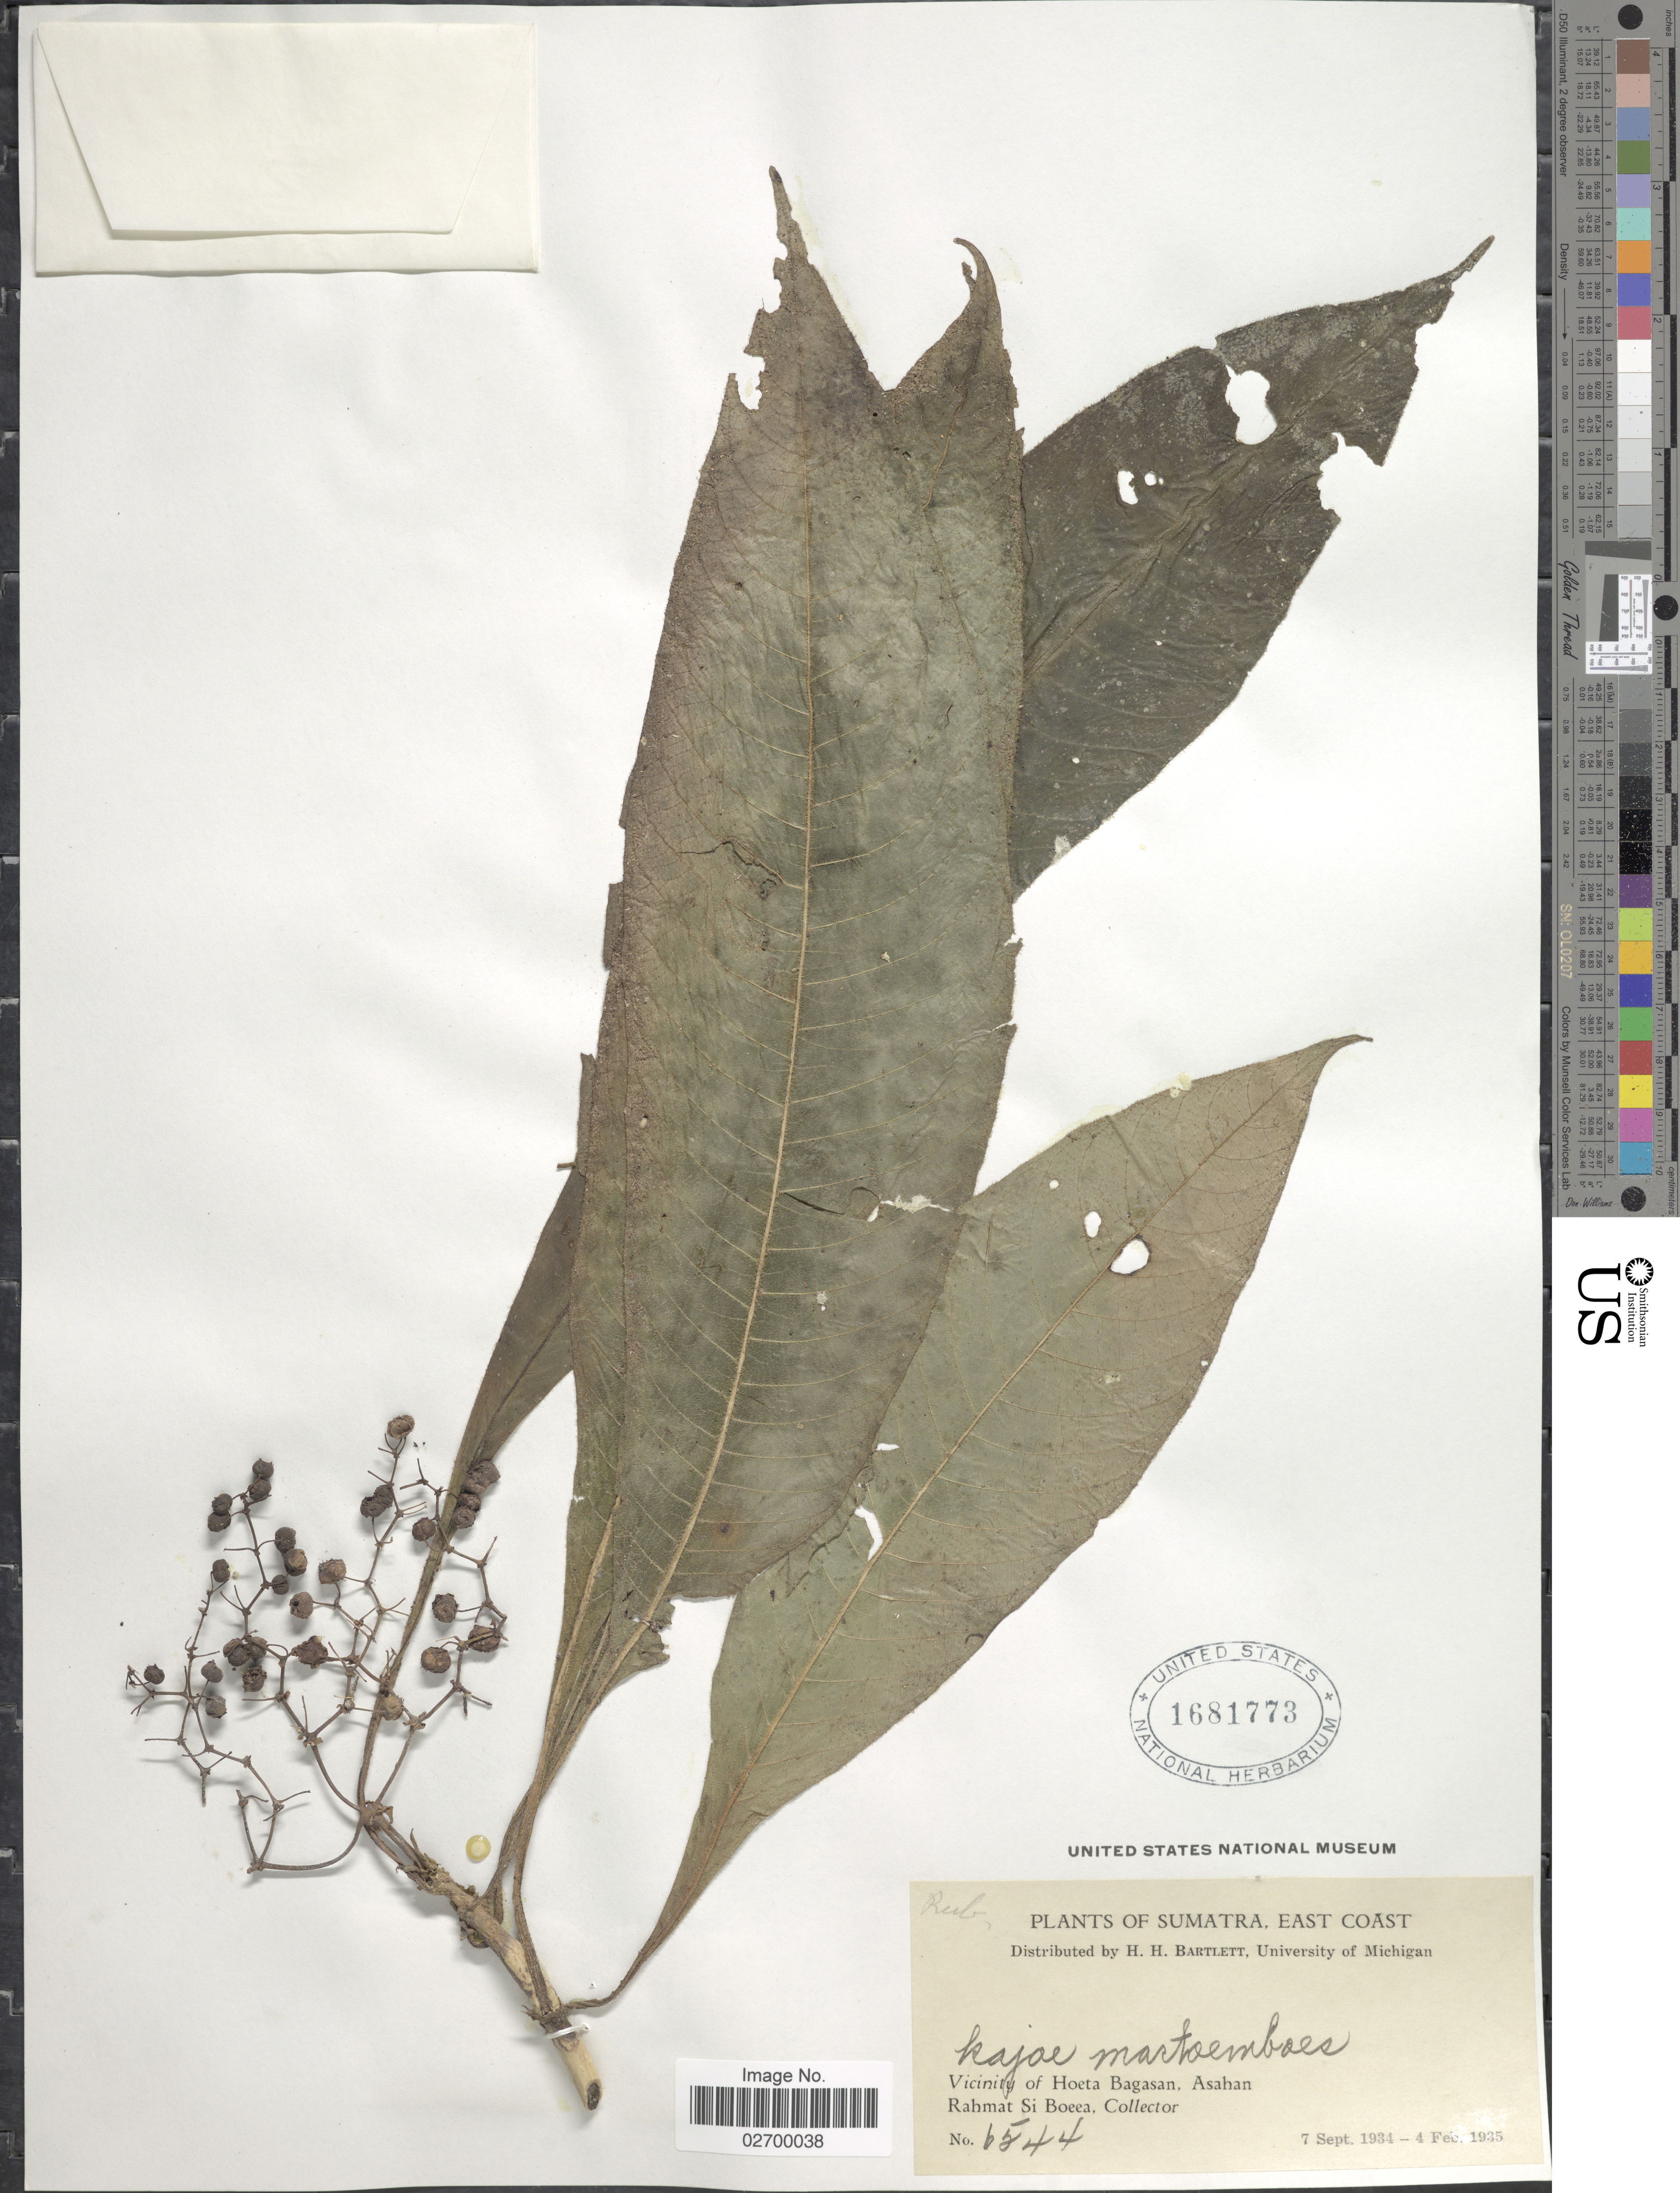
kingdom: Plantae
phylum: Tracheophyta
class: Magnoliopsida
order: Gentianales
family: Rubiaceae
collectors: Rahmat Si Boeea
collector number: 6544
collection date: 1934-09-07/1935-02-04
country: Indonesia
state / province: Sumatra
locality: East Coast. Vicinity of Hoeta Bagasan, Asahan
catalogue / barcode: US 1681773